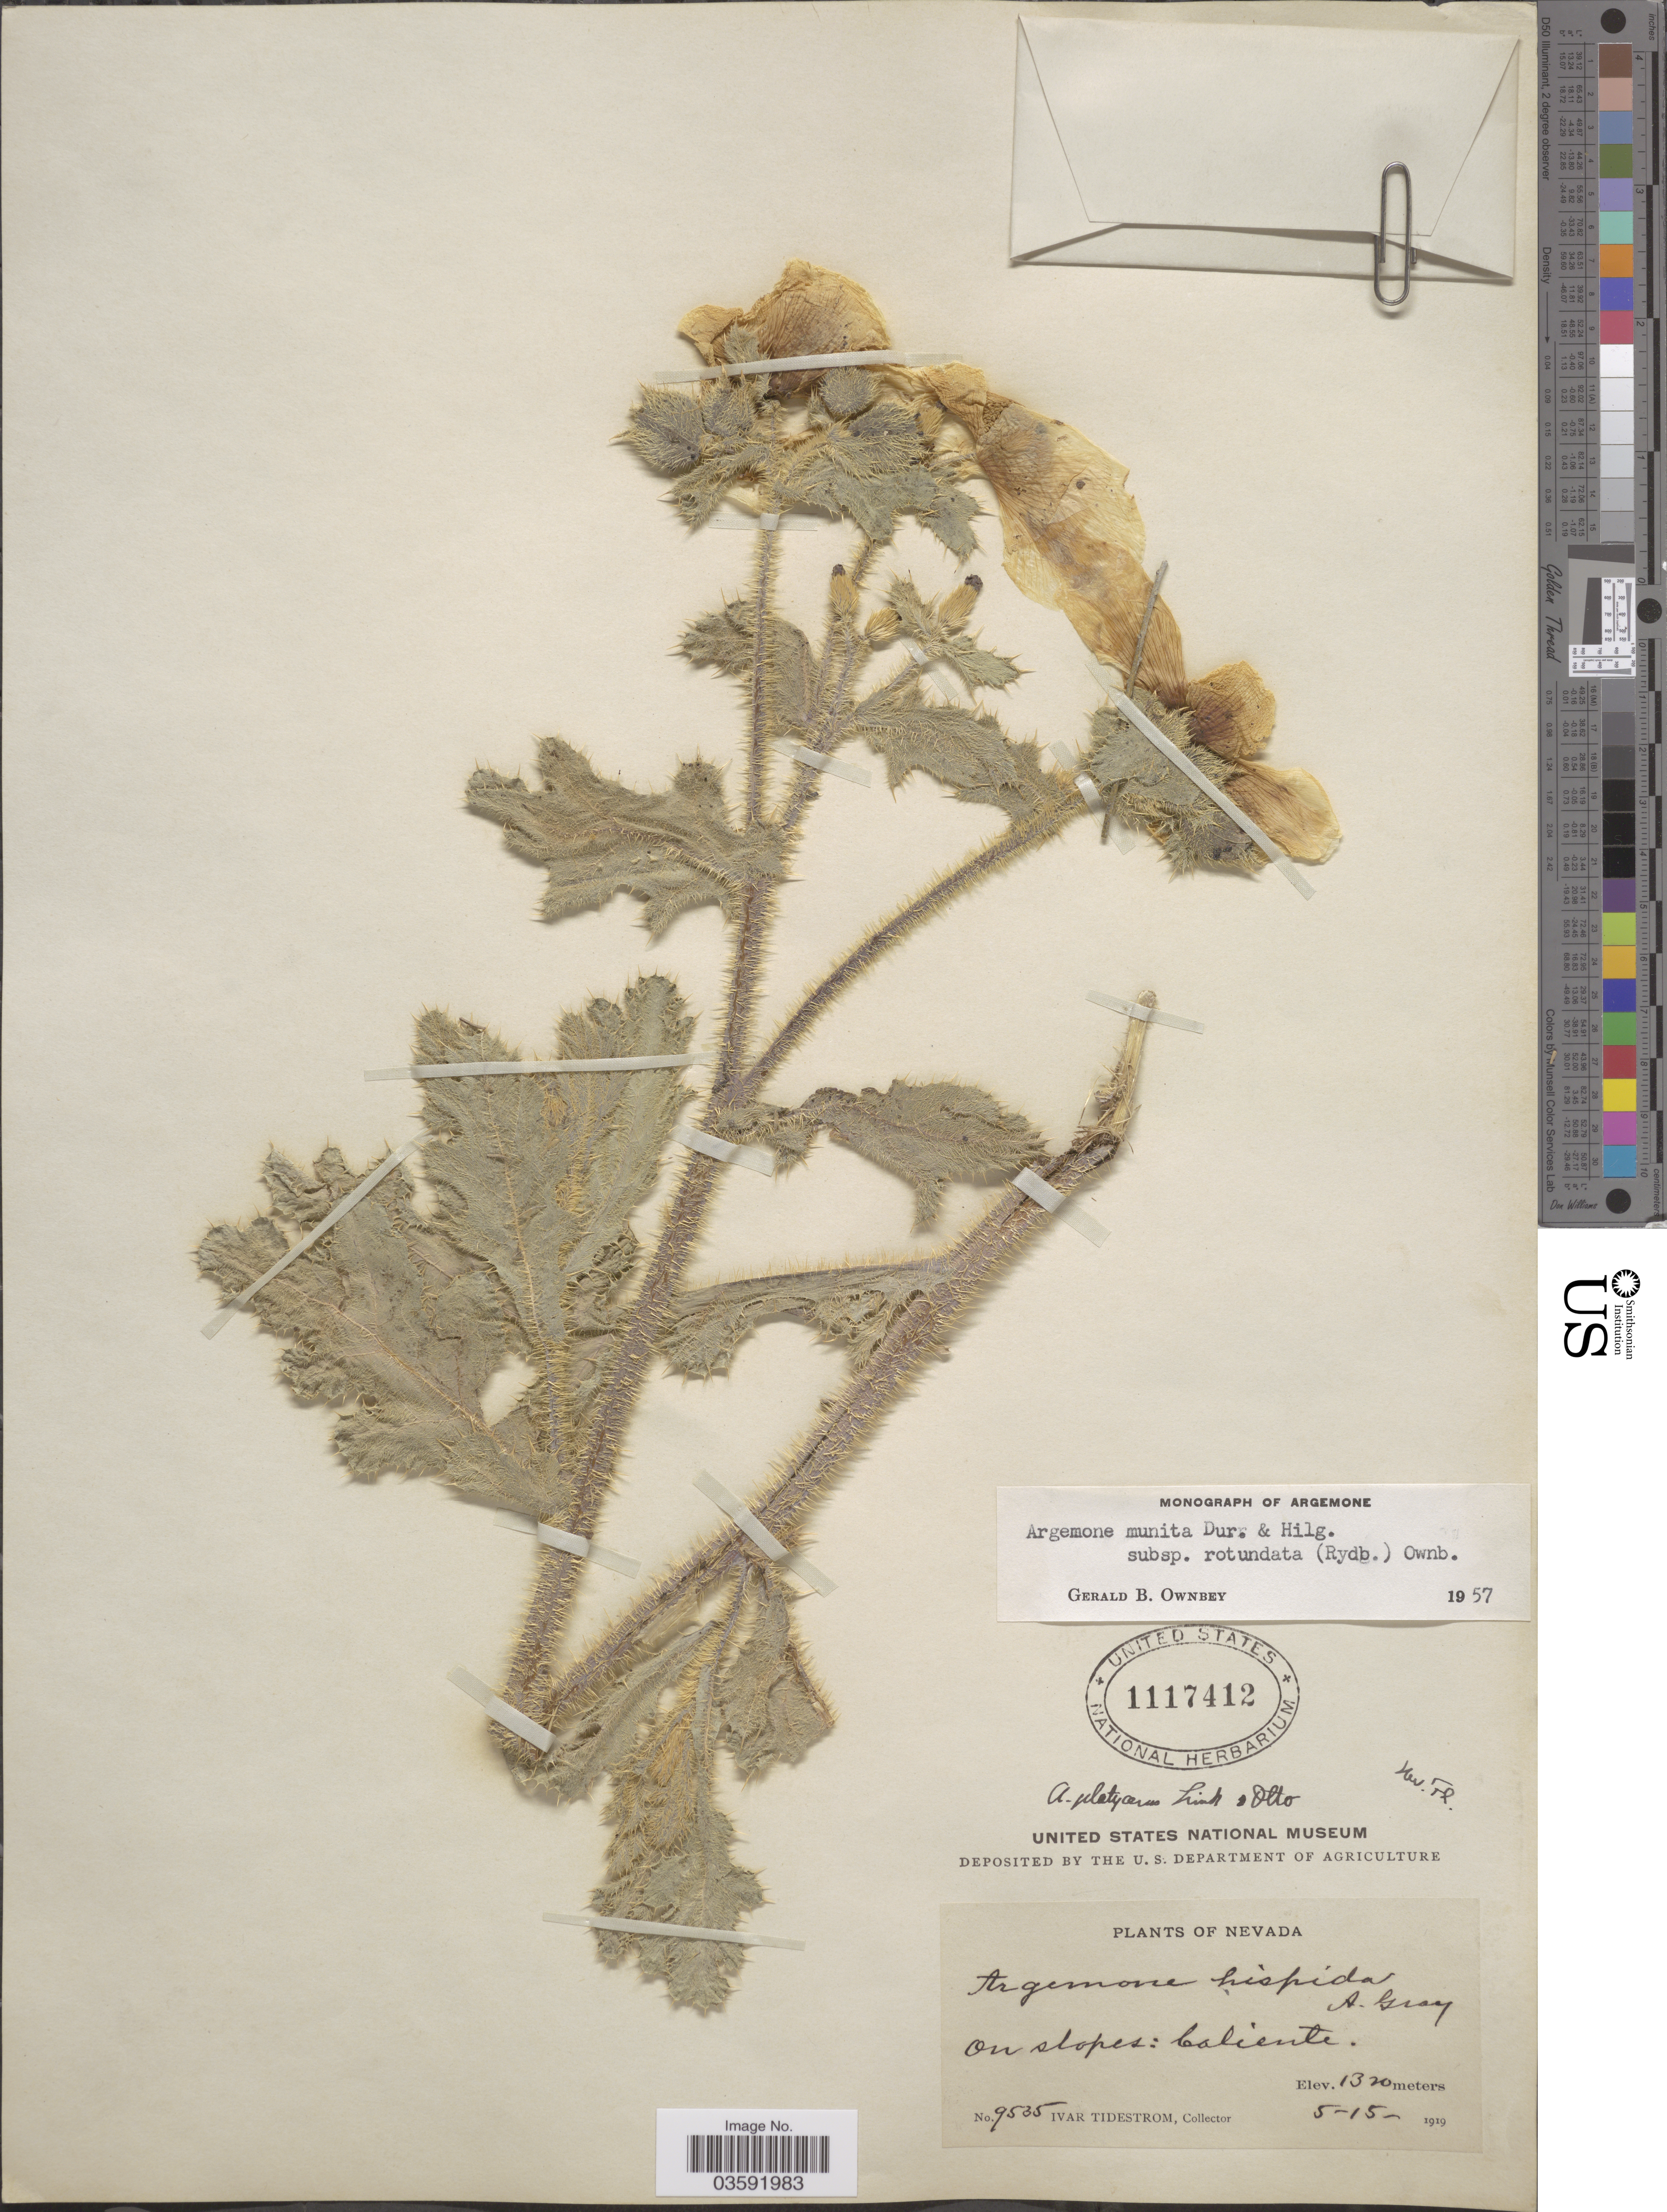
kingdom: Plantae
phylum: Tracheophyta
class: Magnoliopsida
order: Ranunculales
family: Papaveraceae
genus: Argemone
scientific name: Argemone munita subsp. rotundata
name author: (Rydb.) G.B. Ownbey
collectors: I. F. Tidestrom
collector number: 9535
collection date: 1919-05-15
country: United States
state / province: Nevada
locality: On slopes: Caliente.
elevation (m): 1320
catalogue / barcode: US 1117412